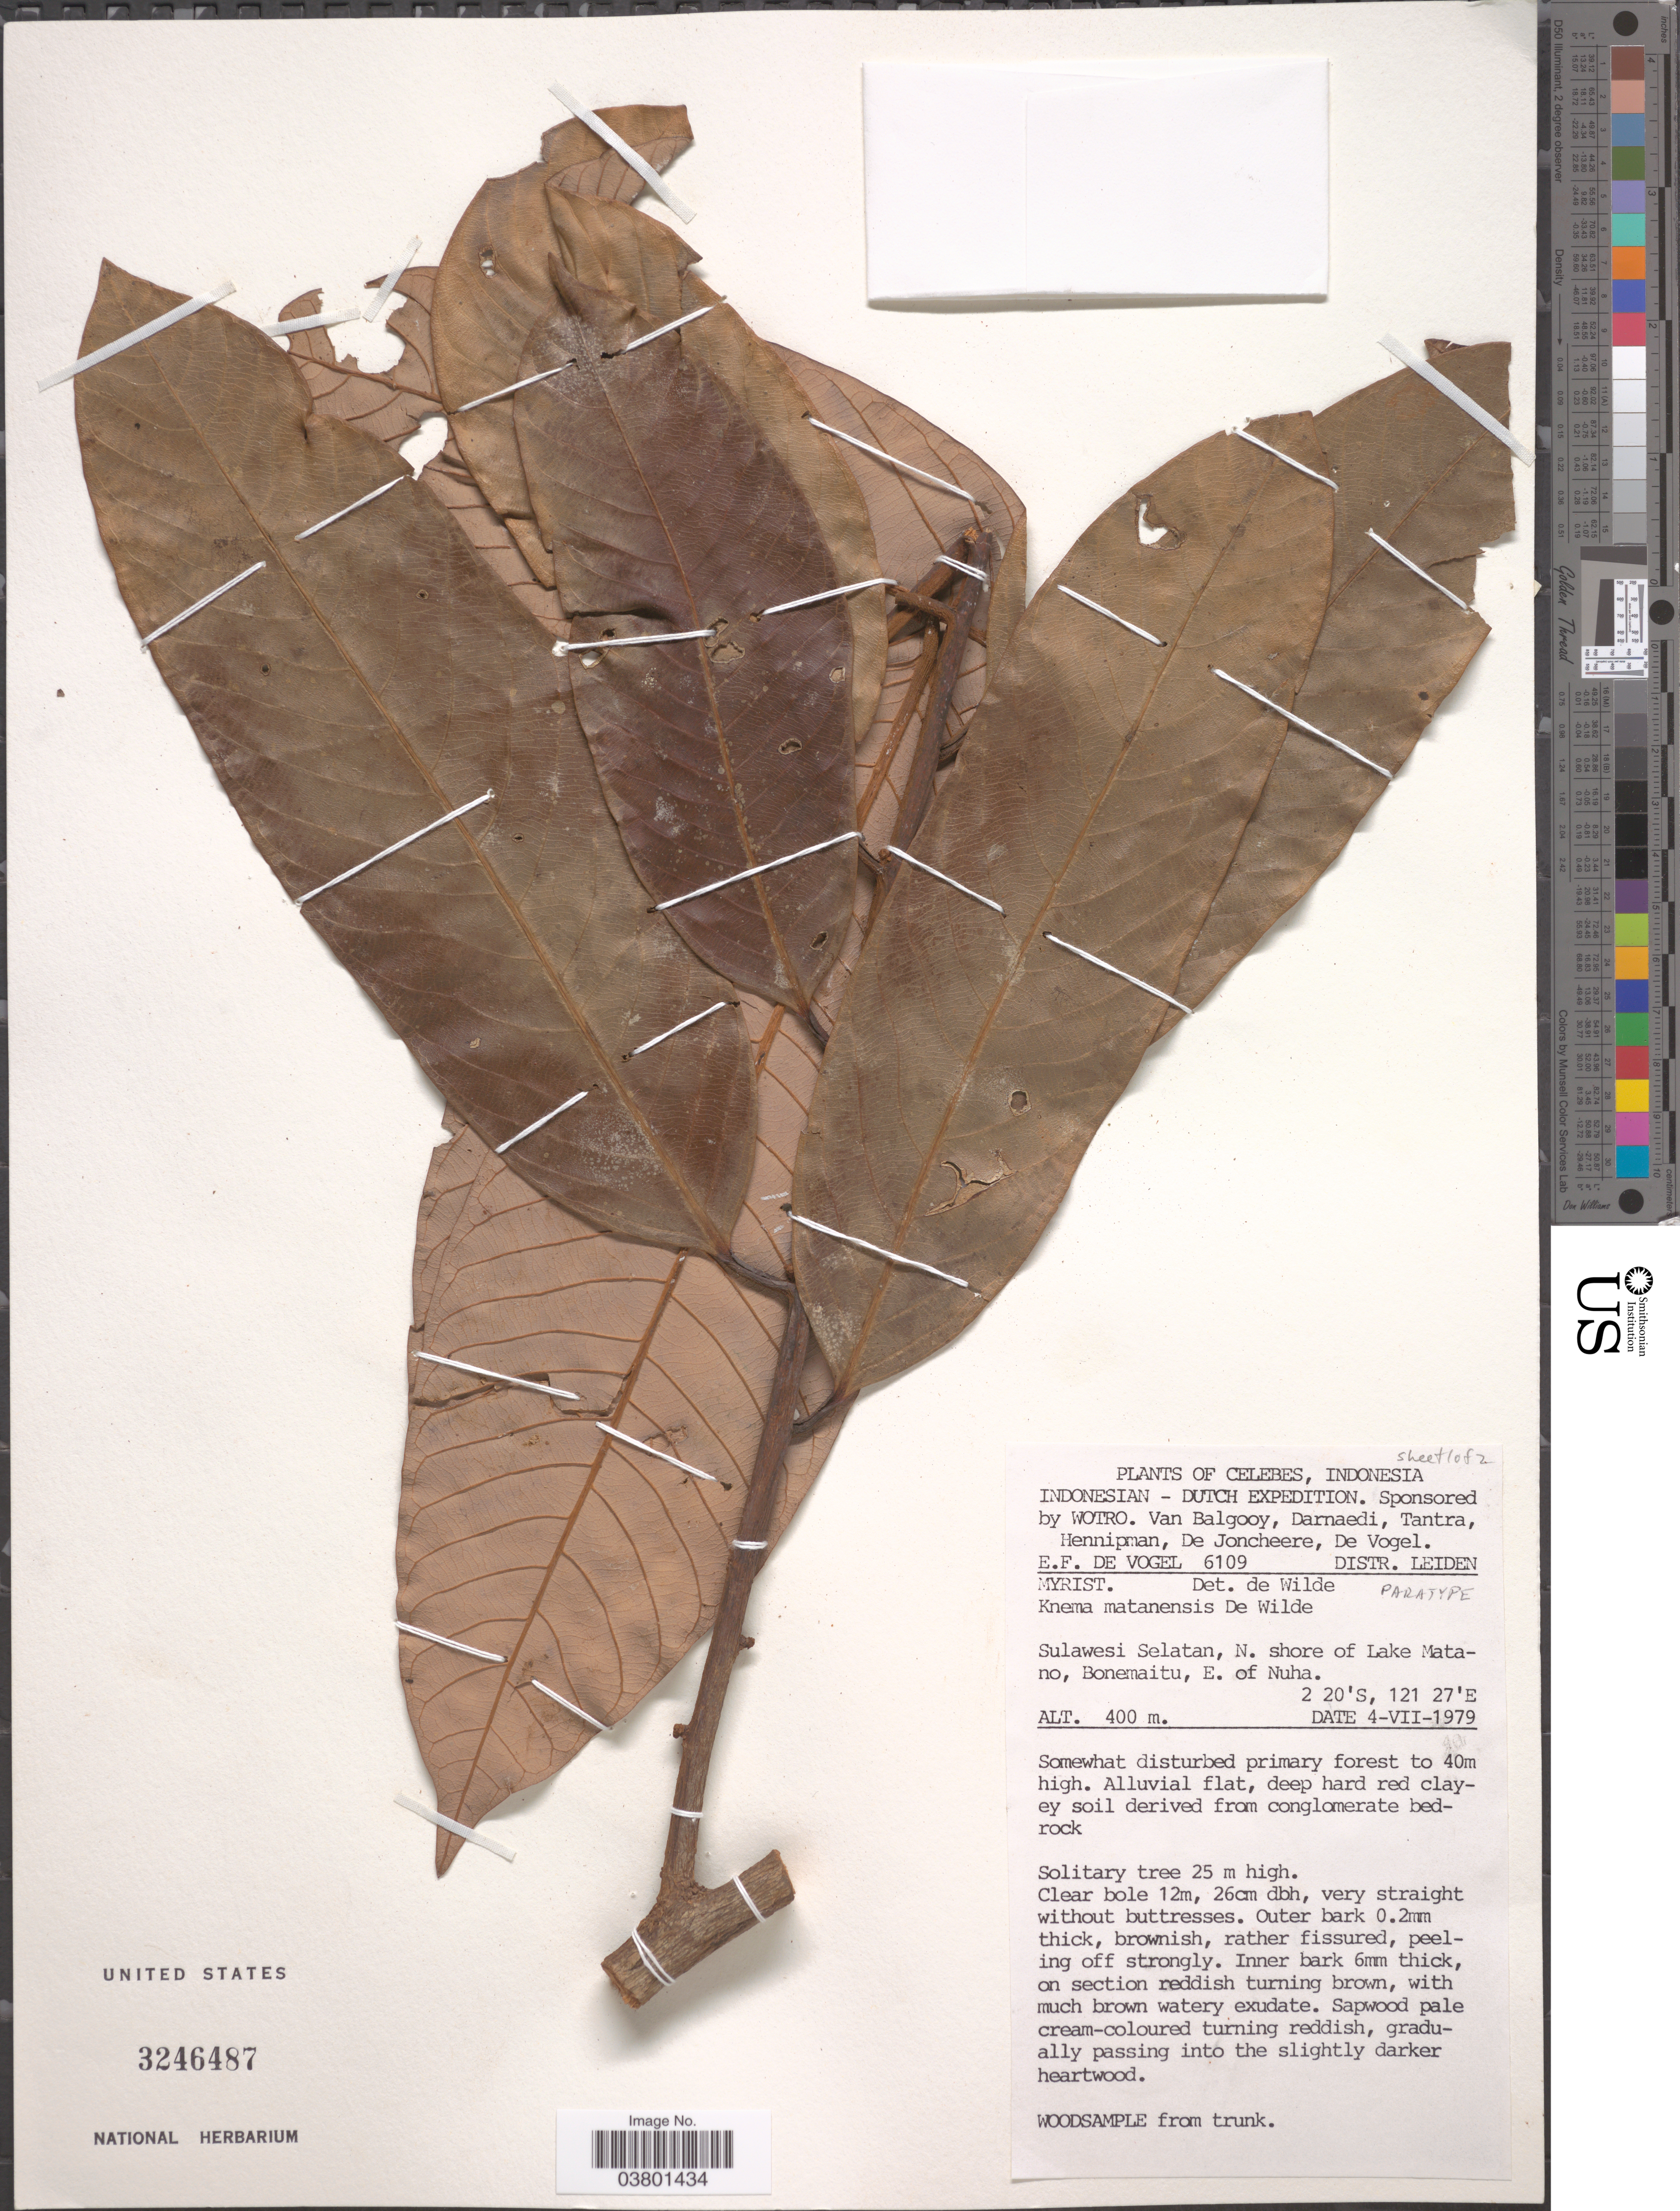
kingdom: Plantae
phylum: Tracheophyta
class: Magnoliopsida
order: Magnoliales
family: Myristicaceae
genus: Knema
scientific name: Knema matanensis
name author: W.J. de Wilde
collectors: E. F. de Vogel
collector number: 6109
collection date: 1979-07-04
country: Indonesia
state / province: Sulawesi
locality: Celebes. Distr. Leiden. Sulawesi Selatan, N. shore of Lake Matano, Bonemaitu, E. of Nuha.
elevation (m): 400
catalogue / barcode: US 3246487